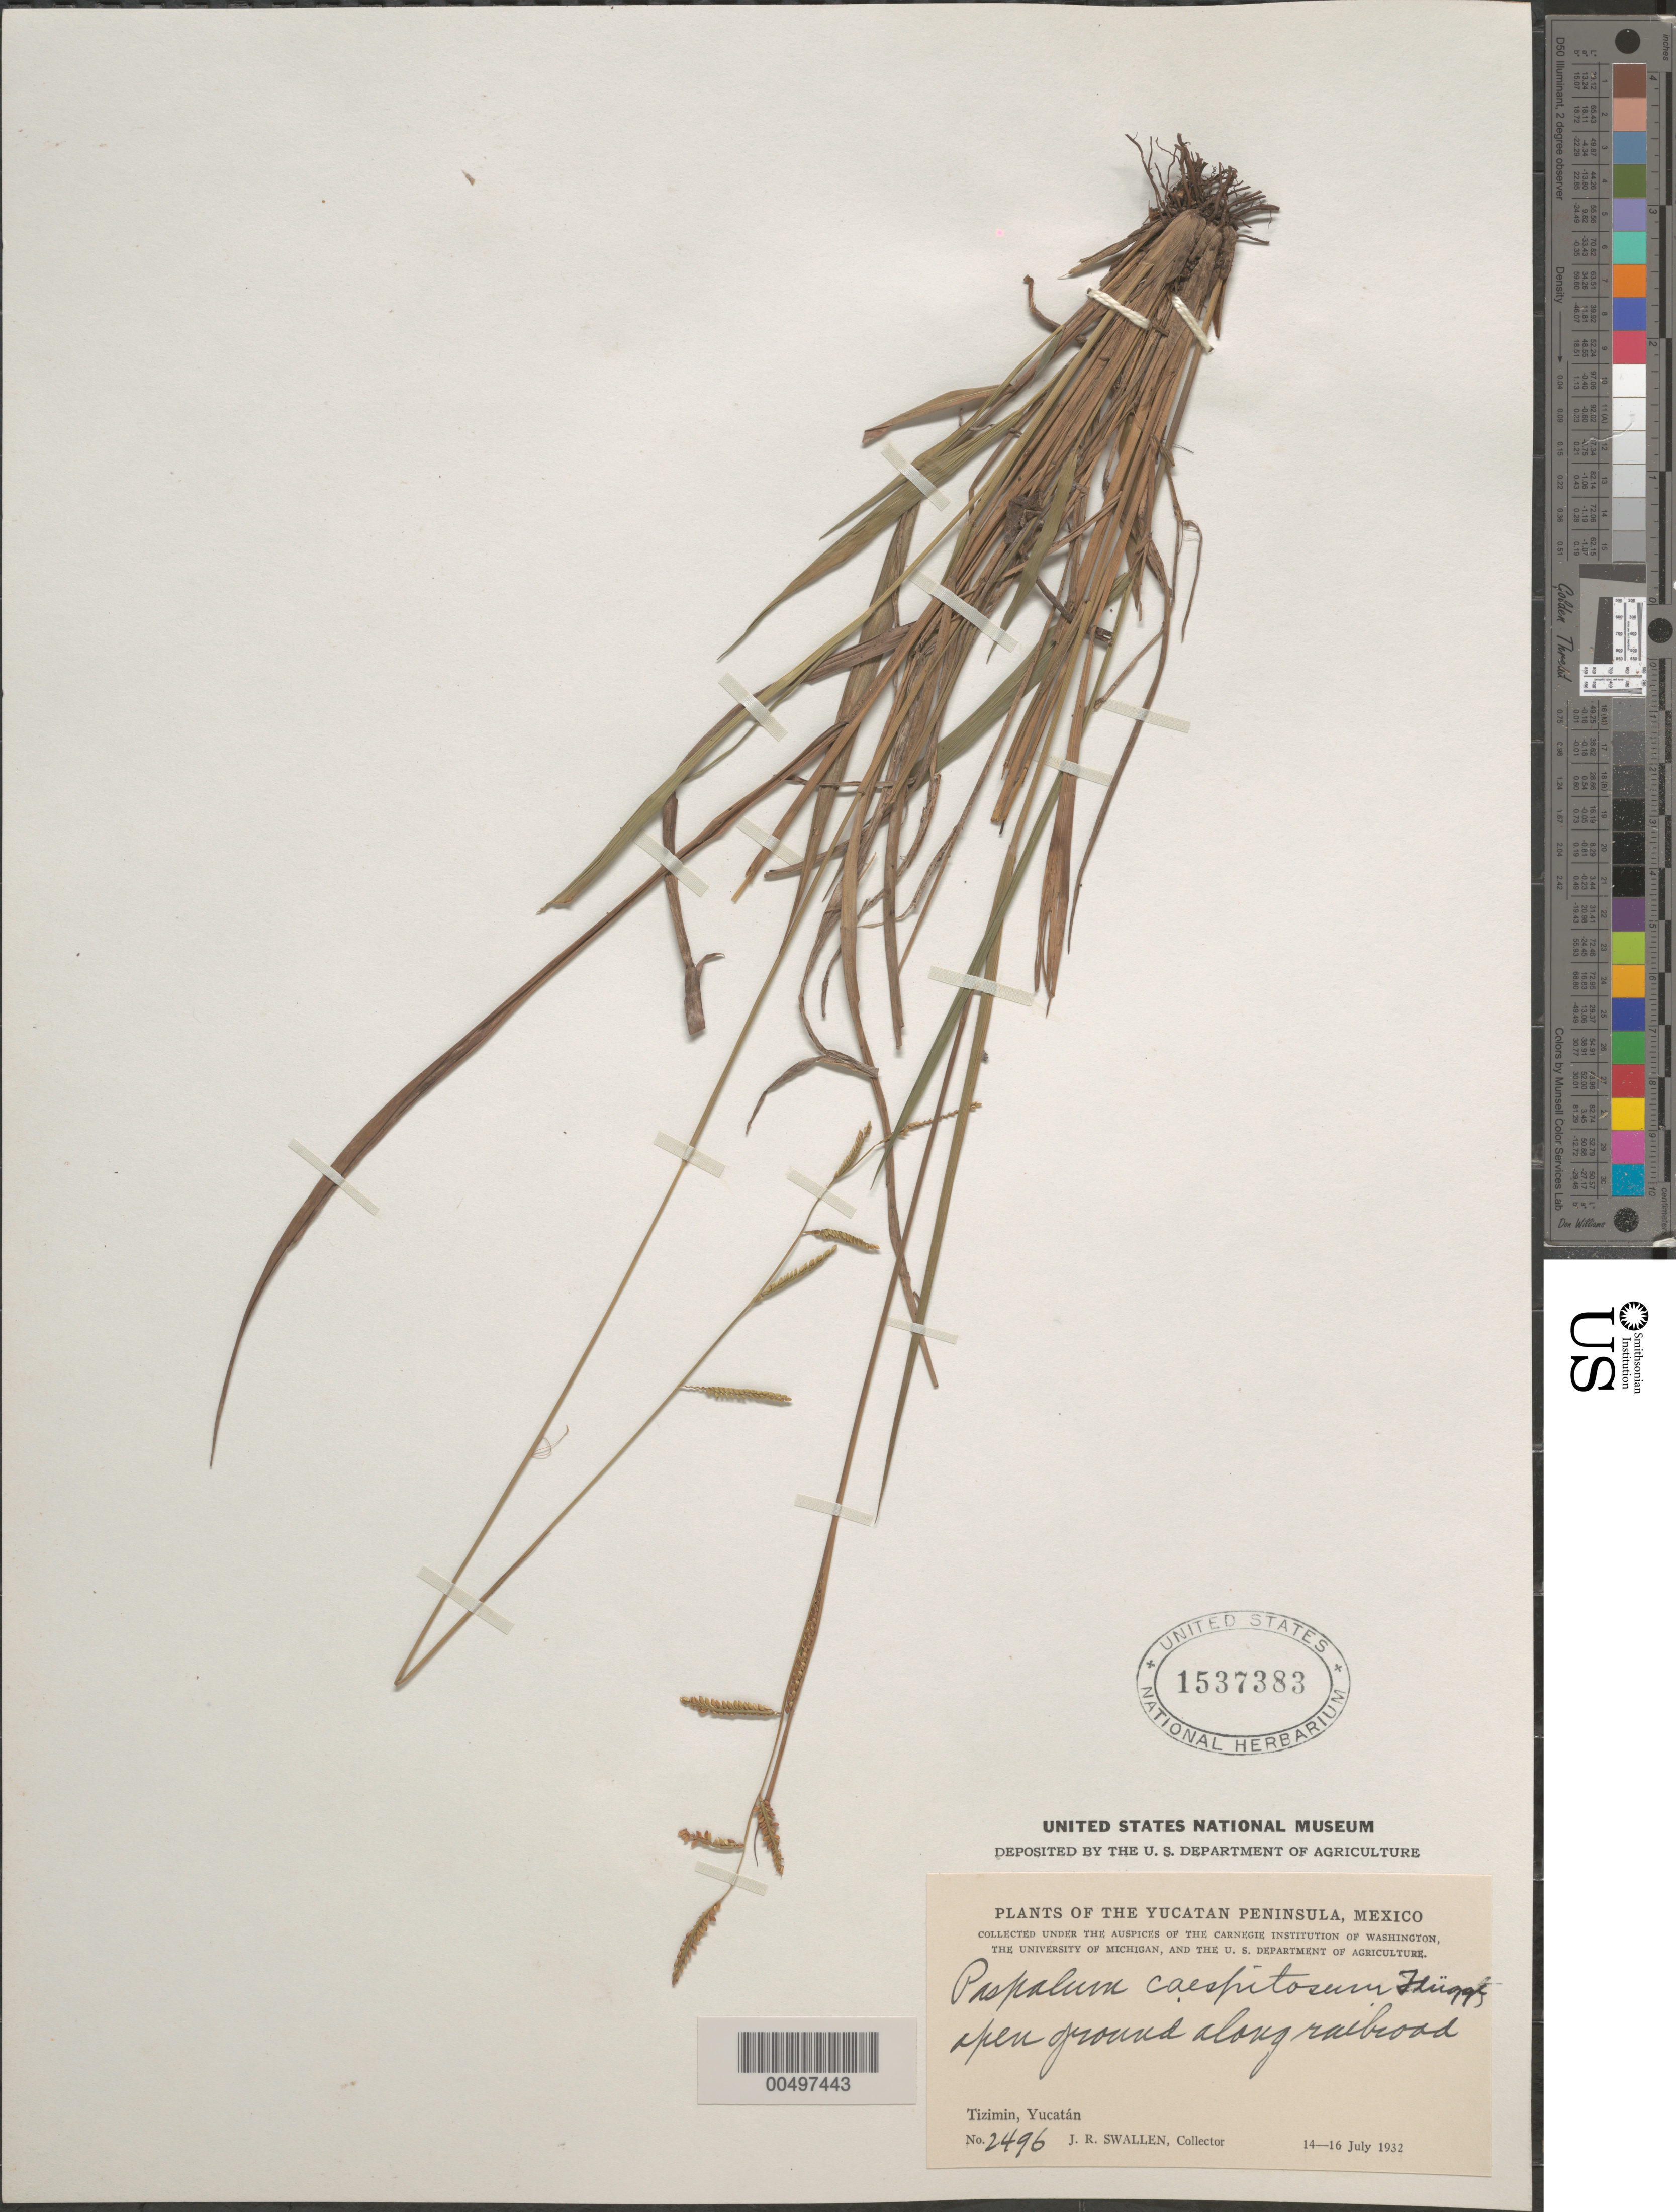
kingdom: Plantae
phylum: Tracheophyta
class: Liliopsida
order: Poales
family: Poaceae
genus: Paspalum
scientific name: Paspalum caespitosum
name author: Flüggé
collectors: J. R. Swallen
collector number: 2496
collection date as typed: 14 Jul 1932 to 16 Jul 1932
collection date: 1932-07-14/1932-07-16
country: Mexico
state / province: Yucatan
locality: Yucatan Peninsula, Tizimin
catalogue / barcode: US 1537383